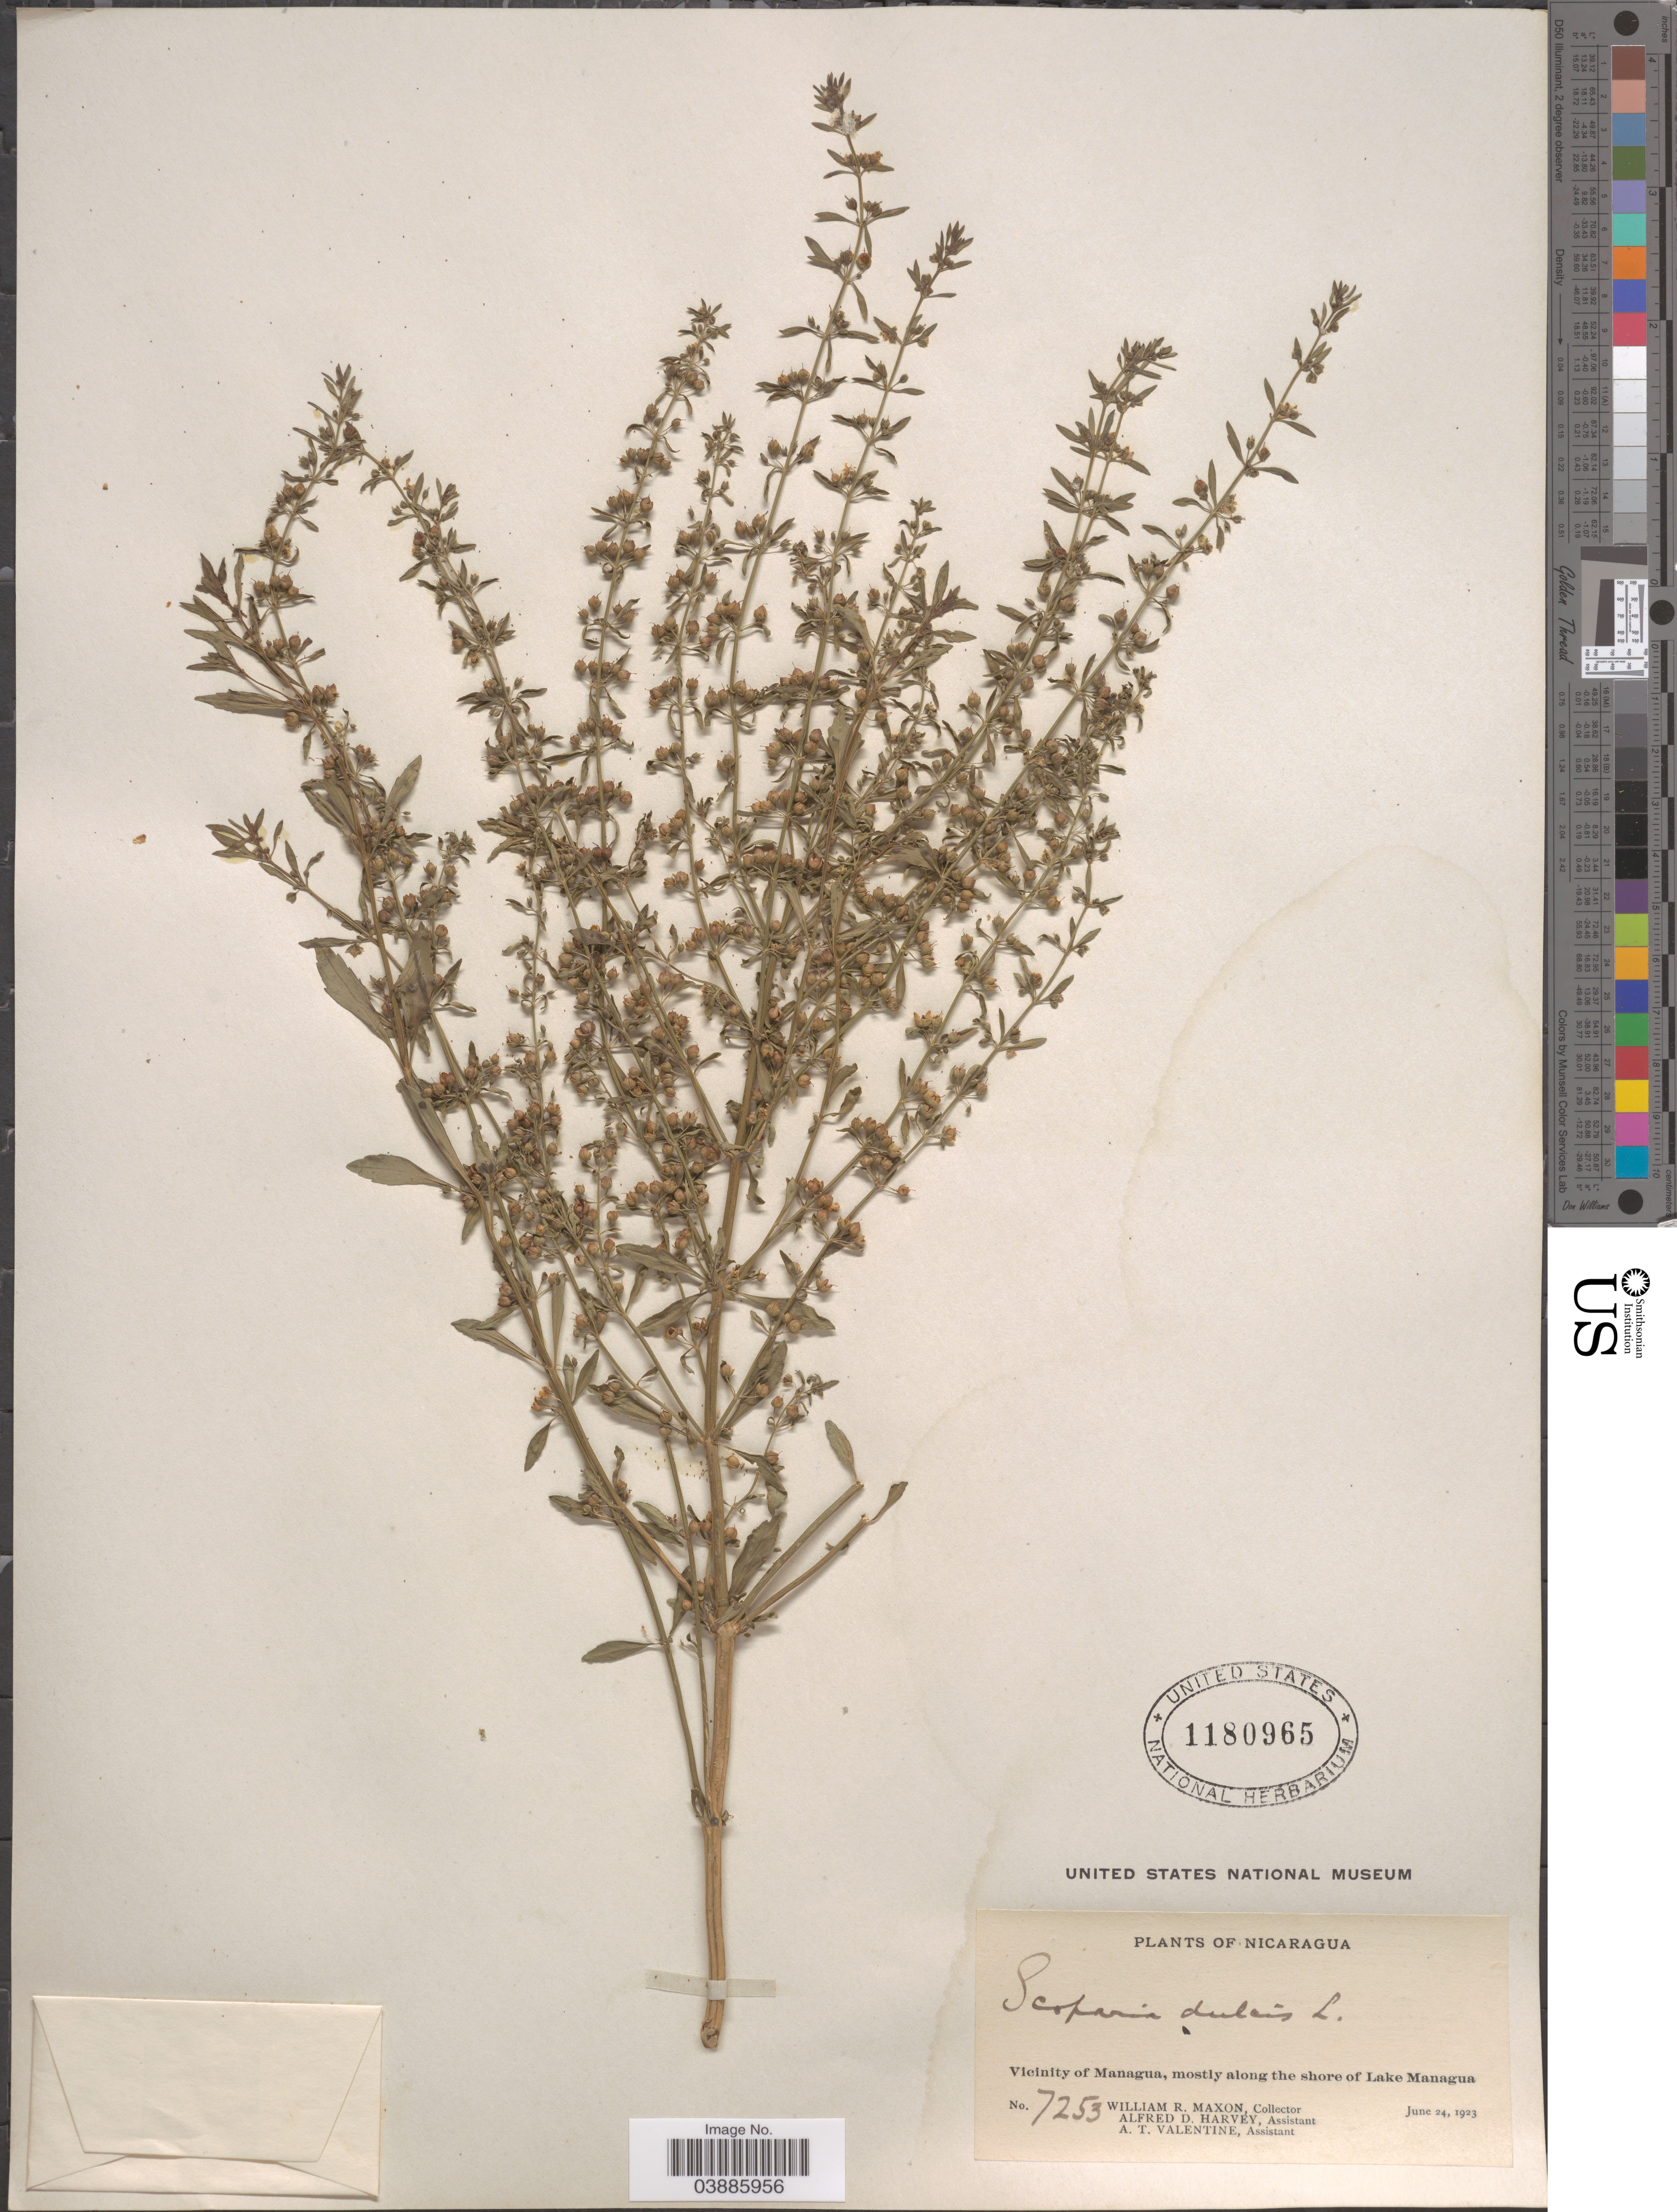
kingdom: Plantae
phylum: Tracheophyta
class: Magnoliopsida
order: Lamiales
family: Plantaginaceae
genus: Scoparia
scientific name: Scoparia dulcis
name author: L.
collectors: W. R. Maxon, A. D. Harvey & A. Valentine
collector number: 7253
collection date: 1923-06-24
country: Nicaragua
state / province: Managua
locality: Vicinity of Managua, mostly along the shore of Lake Managua.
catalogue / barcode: US 1180965